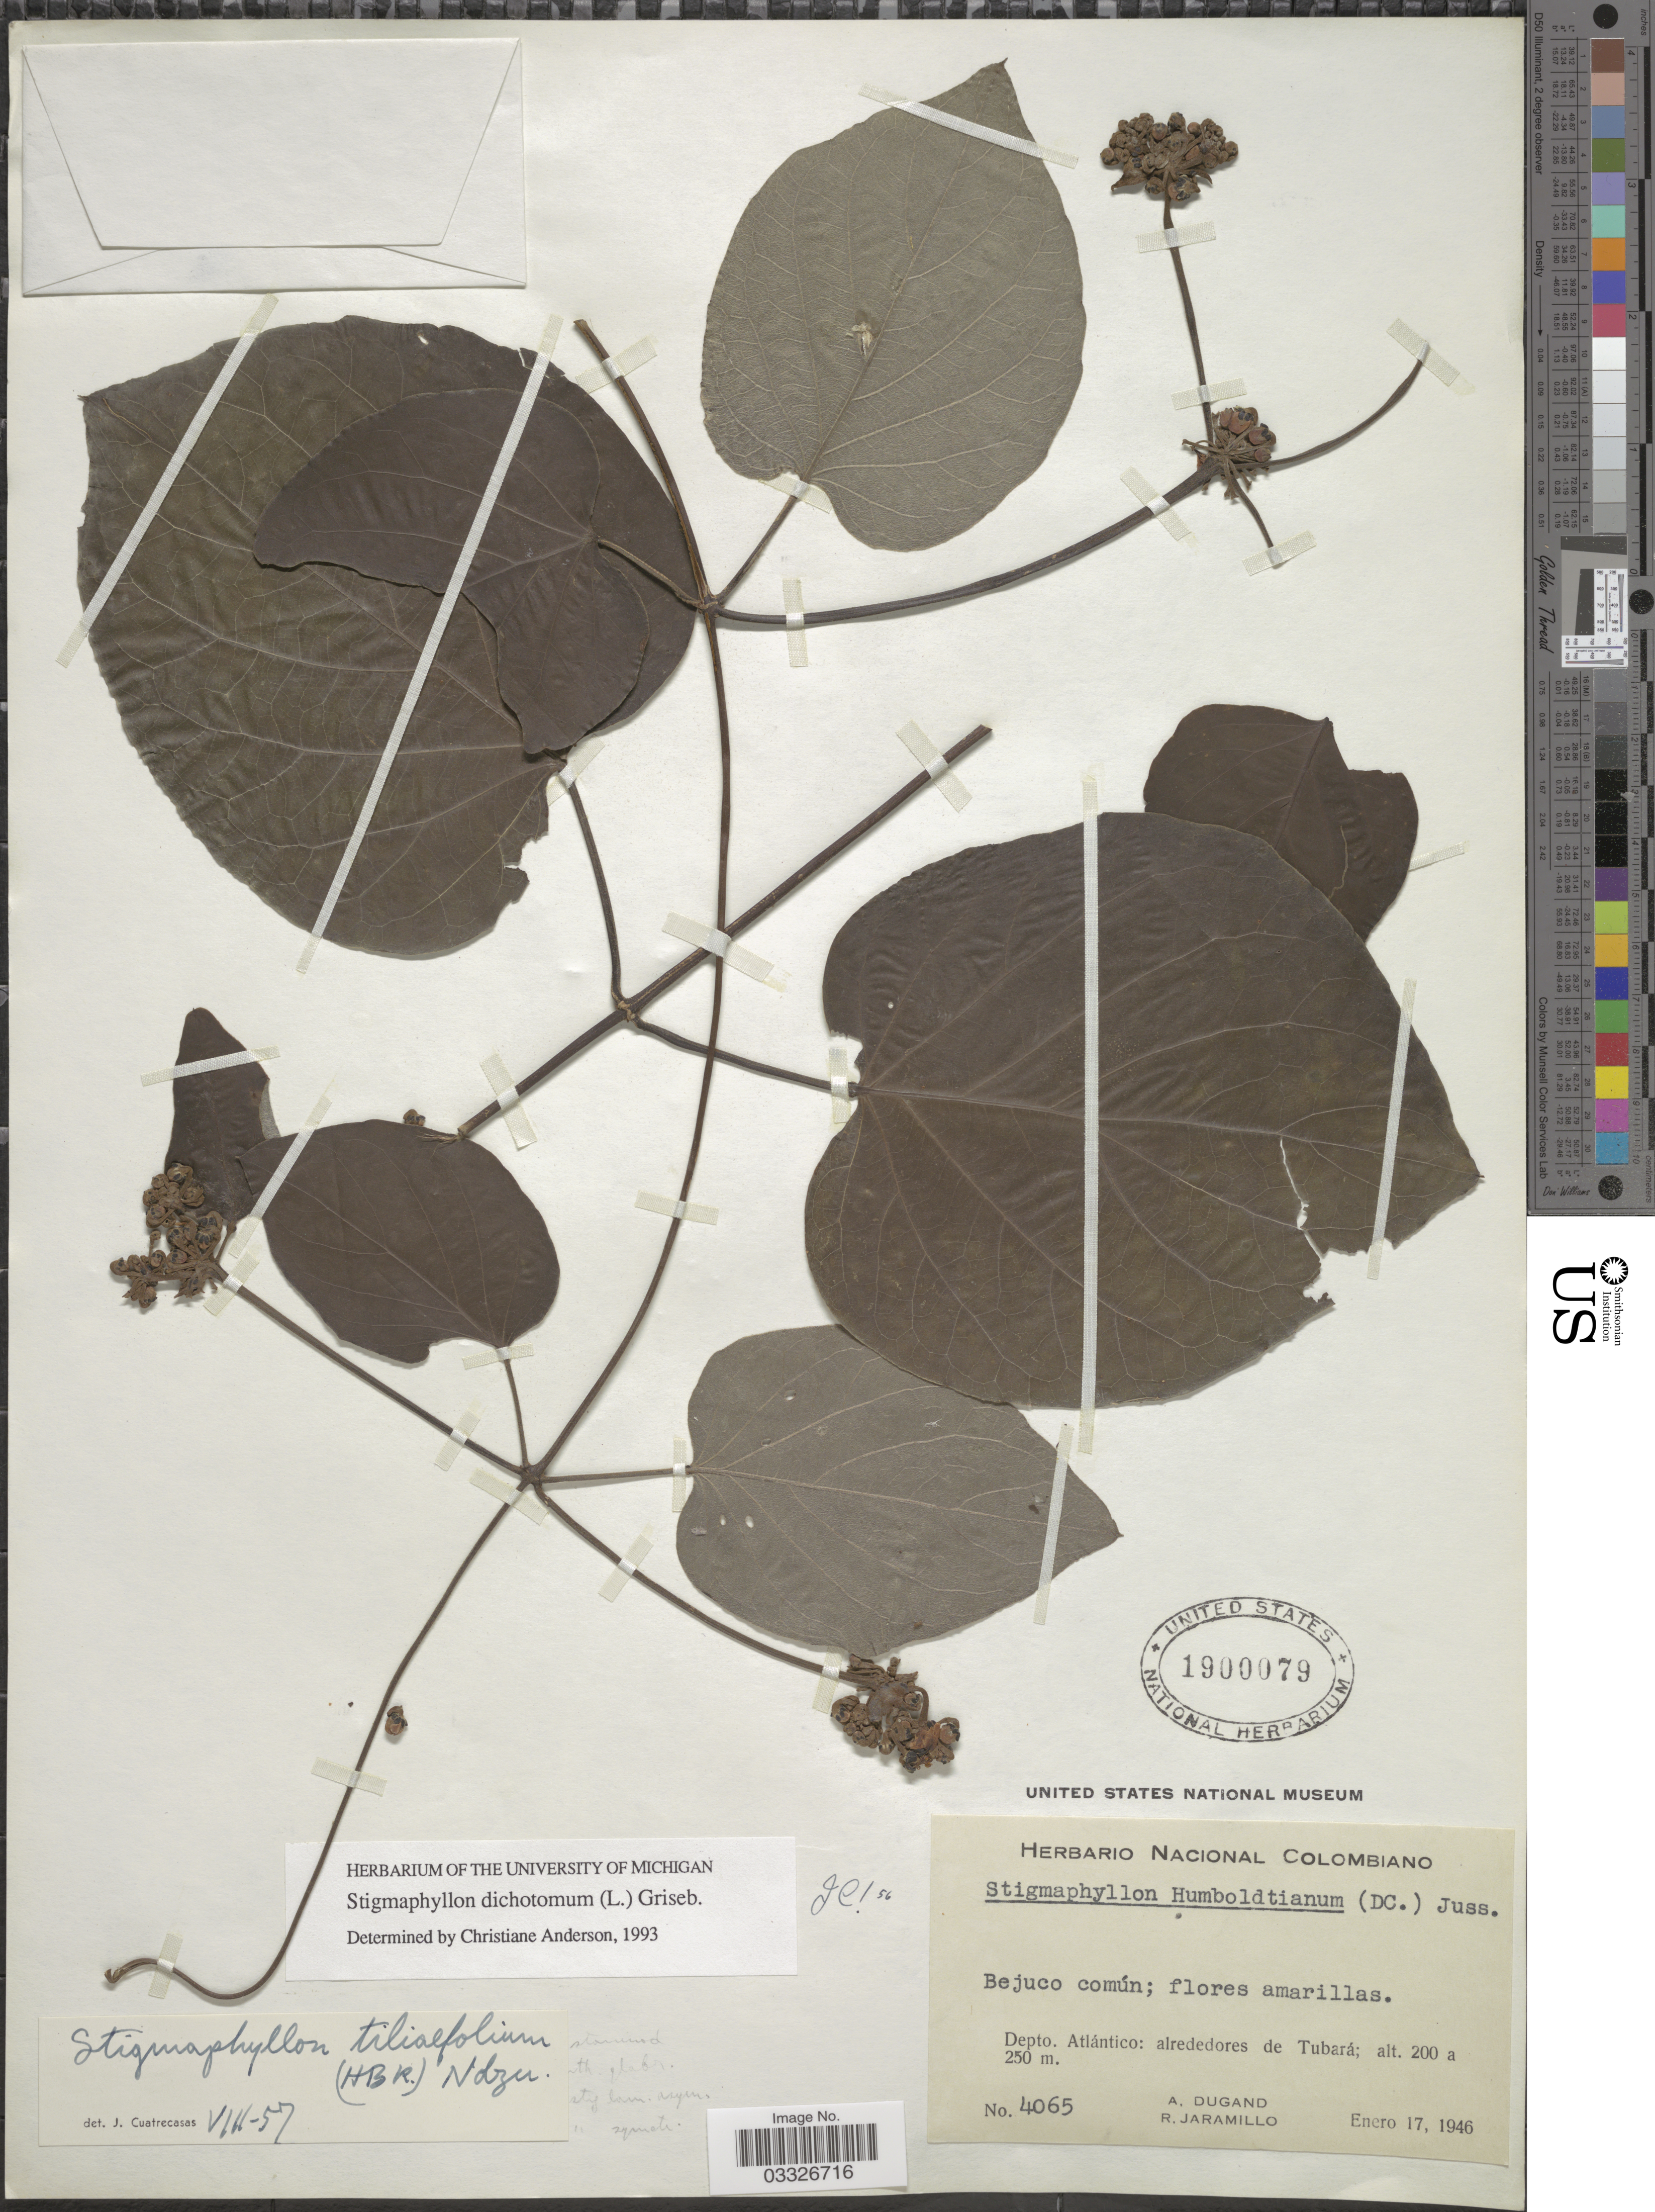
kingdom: Plantae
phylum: Tracheophyta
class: Magnoliopsida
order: Malpighiales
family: Malpighiaceae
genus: Stigmaphyllon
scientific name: Stigmaphyllon dichotomum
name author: Griseb.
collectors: A. Dugand & R. Jaramillo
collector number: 4065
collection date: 1946-01-17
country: Colombia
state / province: Atlántico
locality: Depto. Atlántico: alrededores de Tubará.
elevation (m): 200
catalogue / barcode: US 1900079